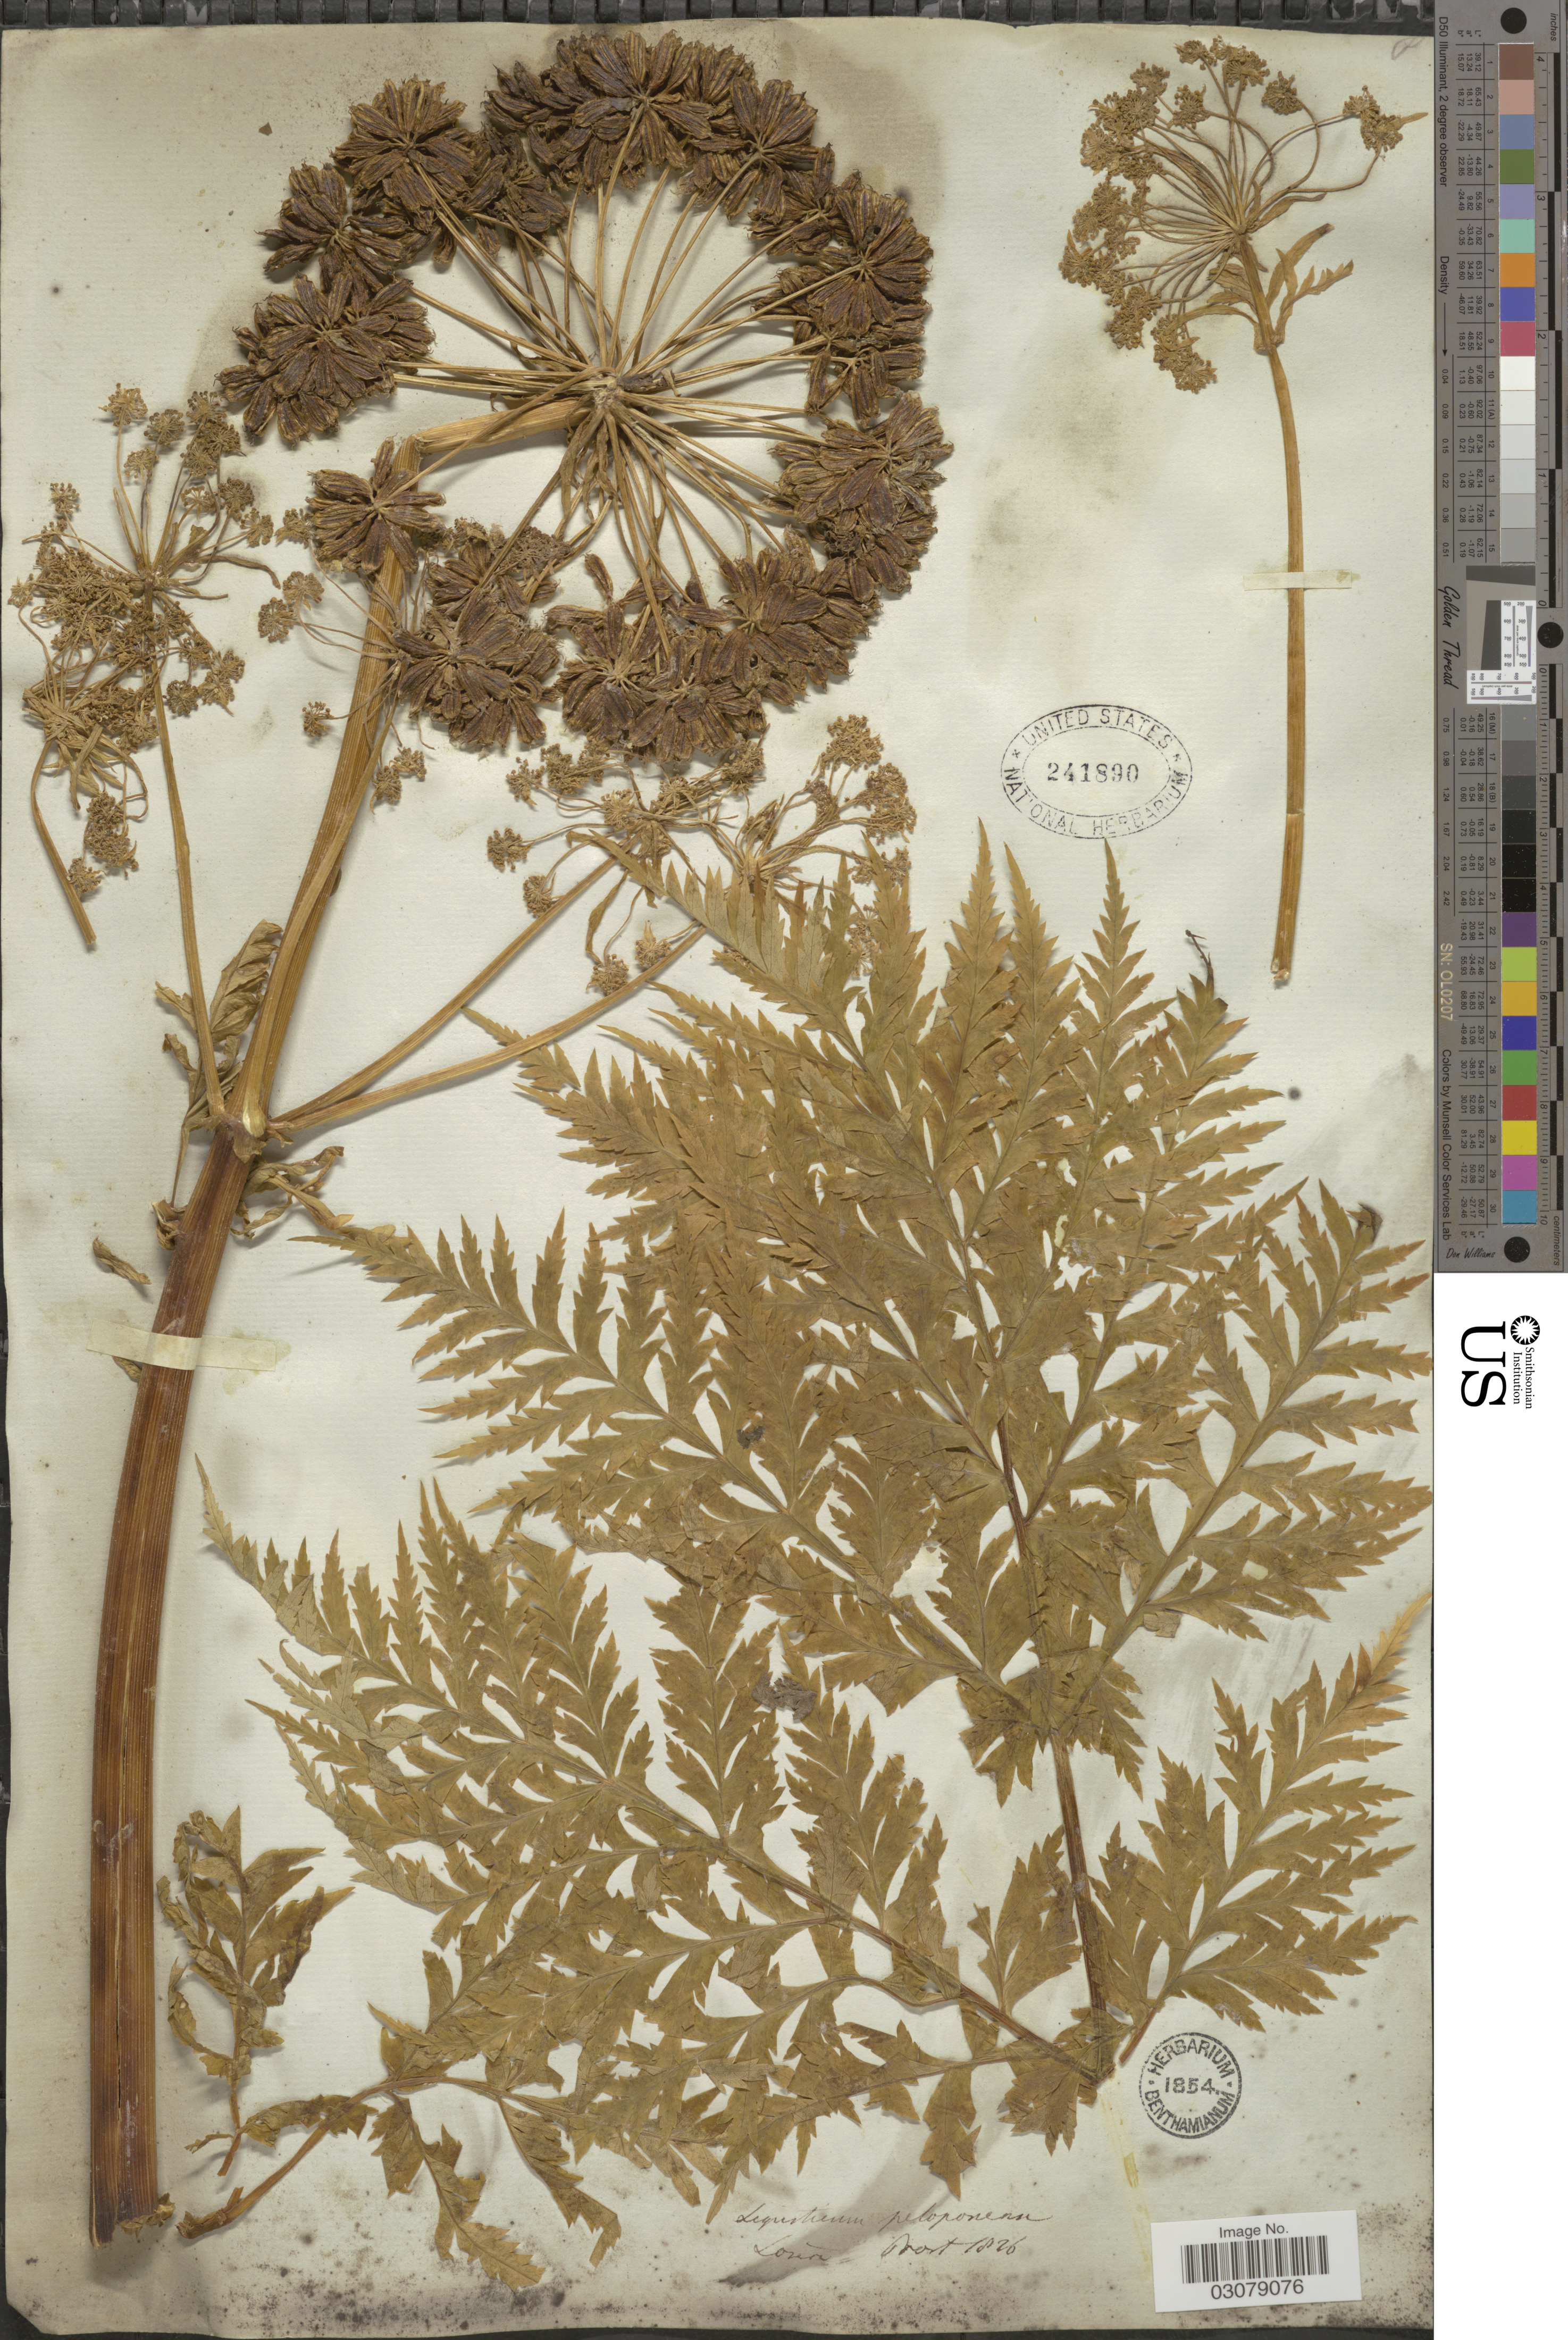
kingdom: Plantae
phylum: Tracheophyta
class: Magnoliopsida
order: Apiales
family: Apiaceae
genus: Molopospermum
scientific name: Molopospermum peloponnesiacum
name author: (L.) W.D.J. Koch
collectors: Lourè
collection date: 1826-03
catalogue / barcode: US 241890